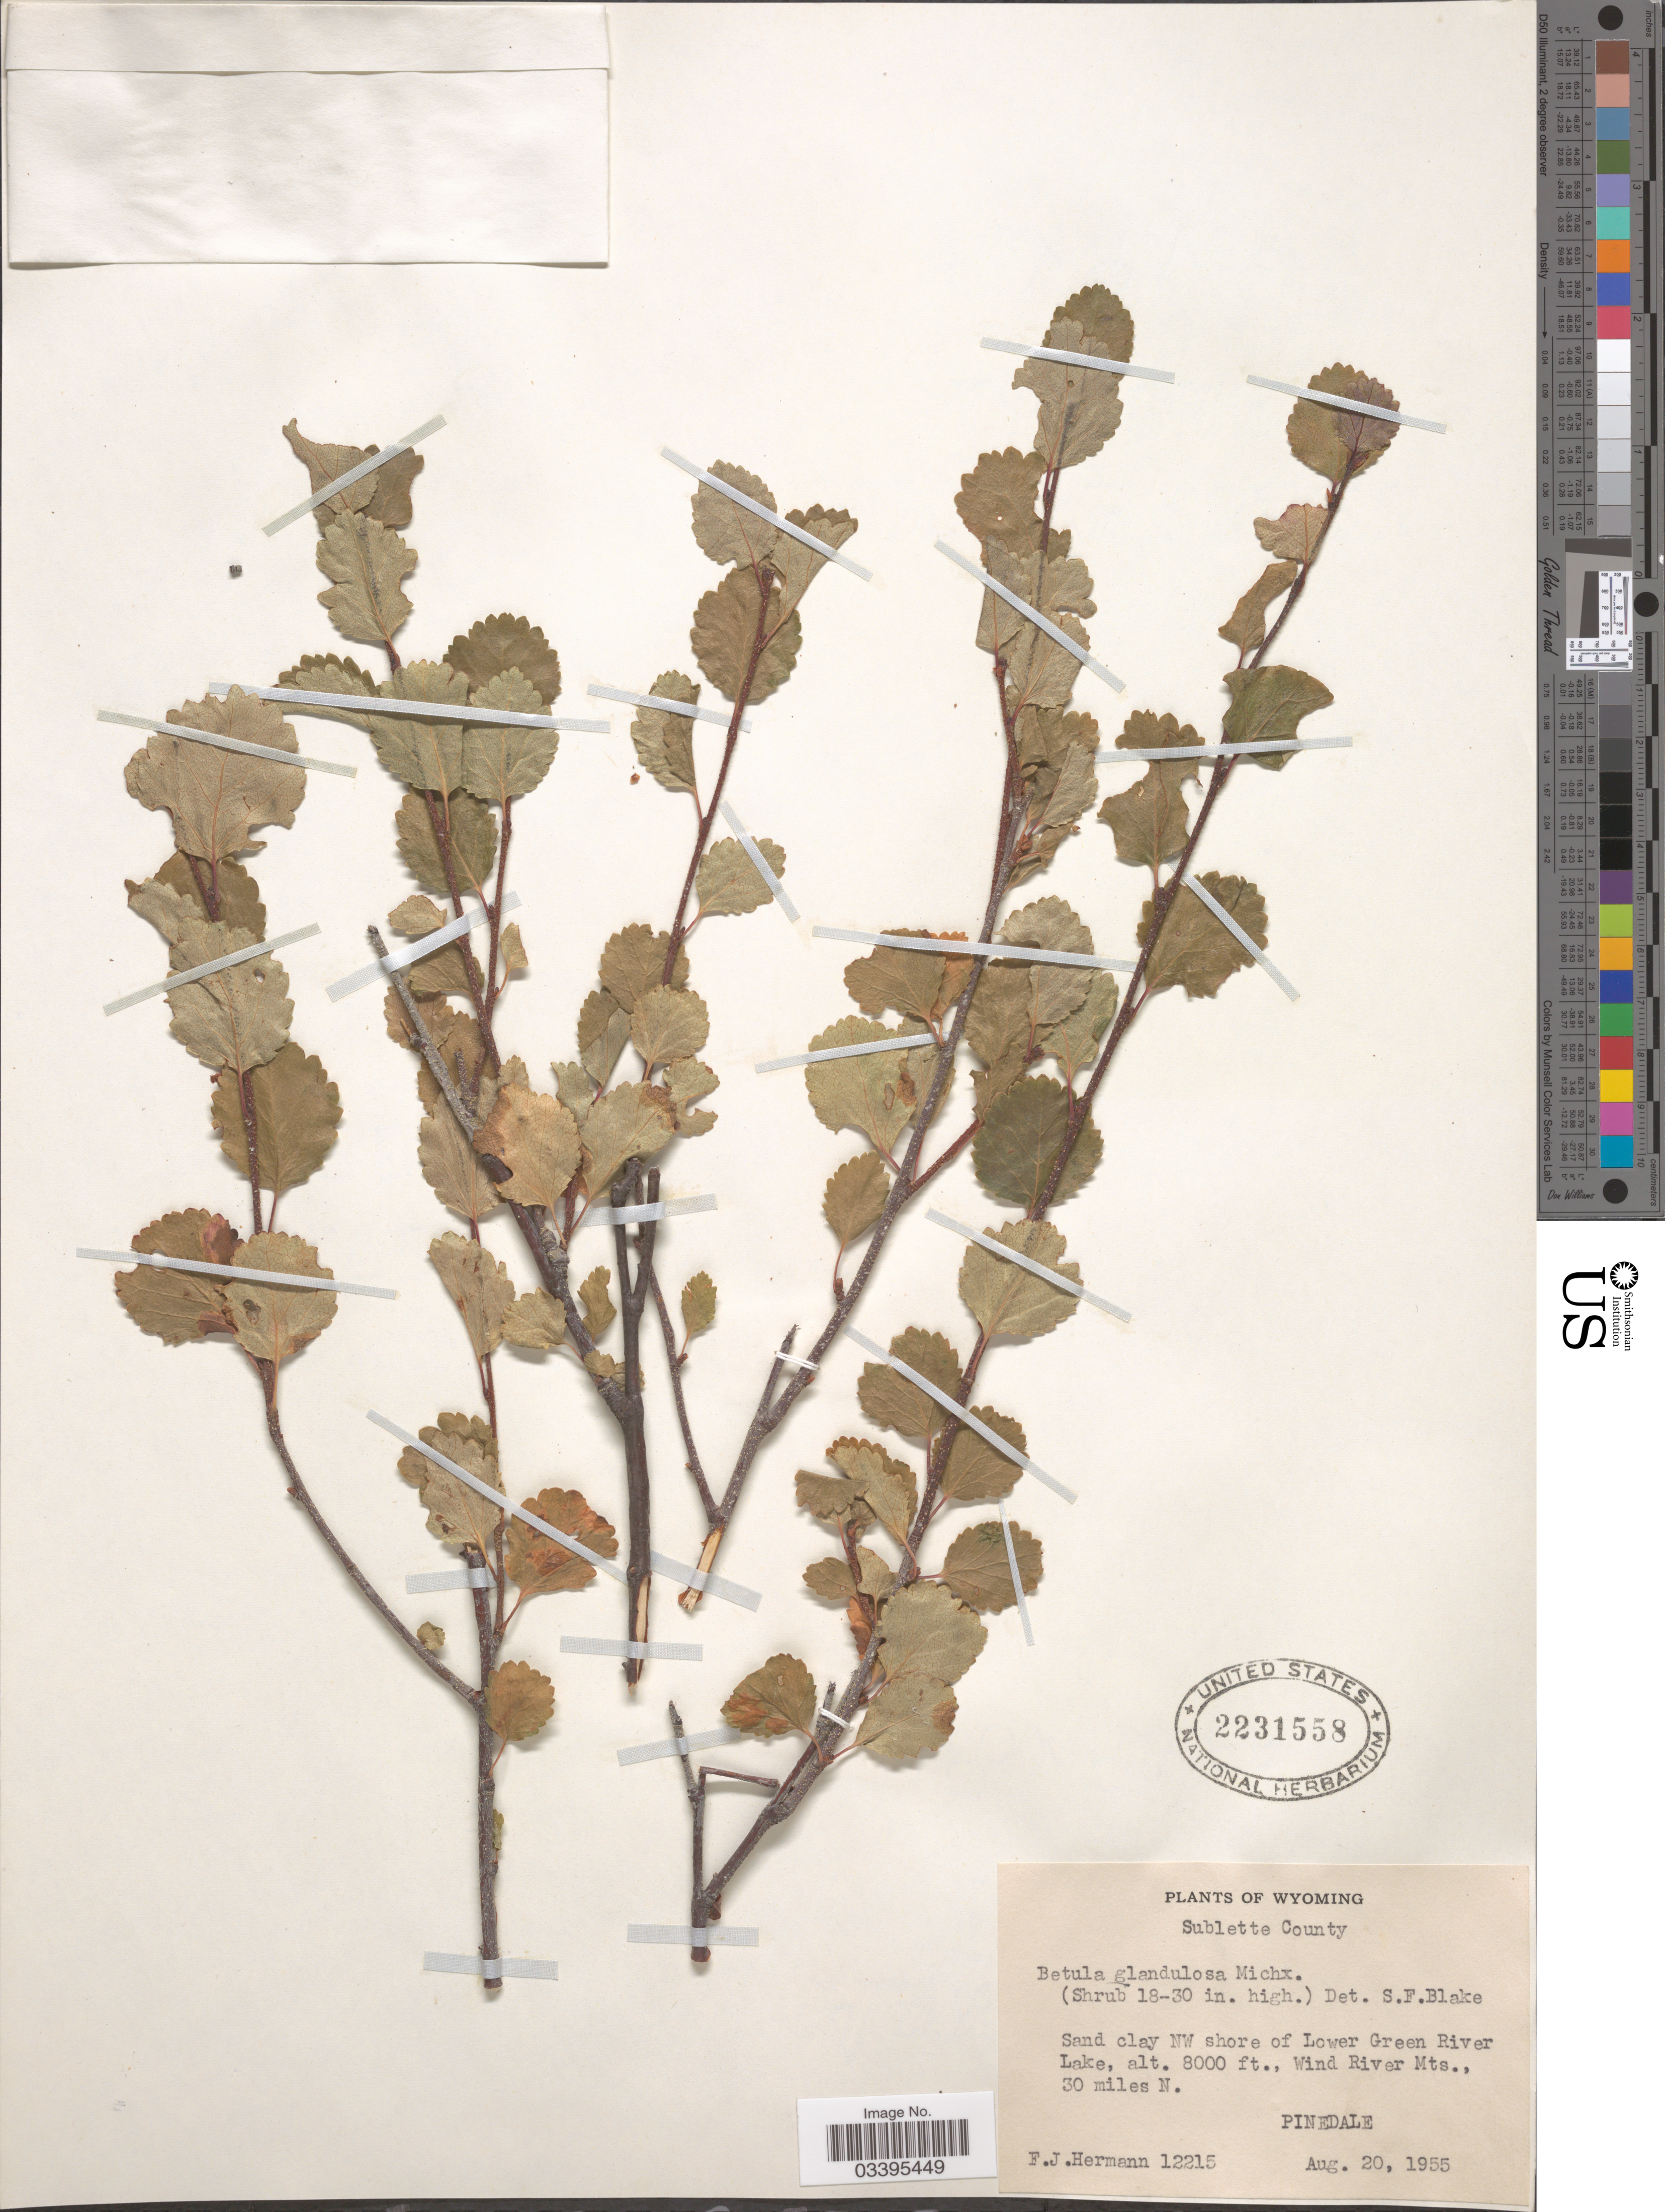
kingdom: Plantae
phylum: Tracheophyta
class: Magnoliopsida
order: Fagales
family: Betulaceae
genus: Betula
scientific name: Betula glandulosa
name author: Michx.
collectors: F. J. Hermann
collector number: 12215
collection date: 1955-08-20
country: United States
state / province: Wyoming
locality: Sublette County. Sand clay NW shore of Lower Green River Lake, Wind River Mts., 30 miles N. Pinedale.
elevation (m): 2438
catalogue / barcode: US 2231558